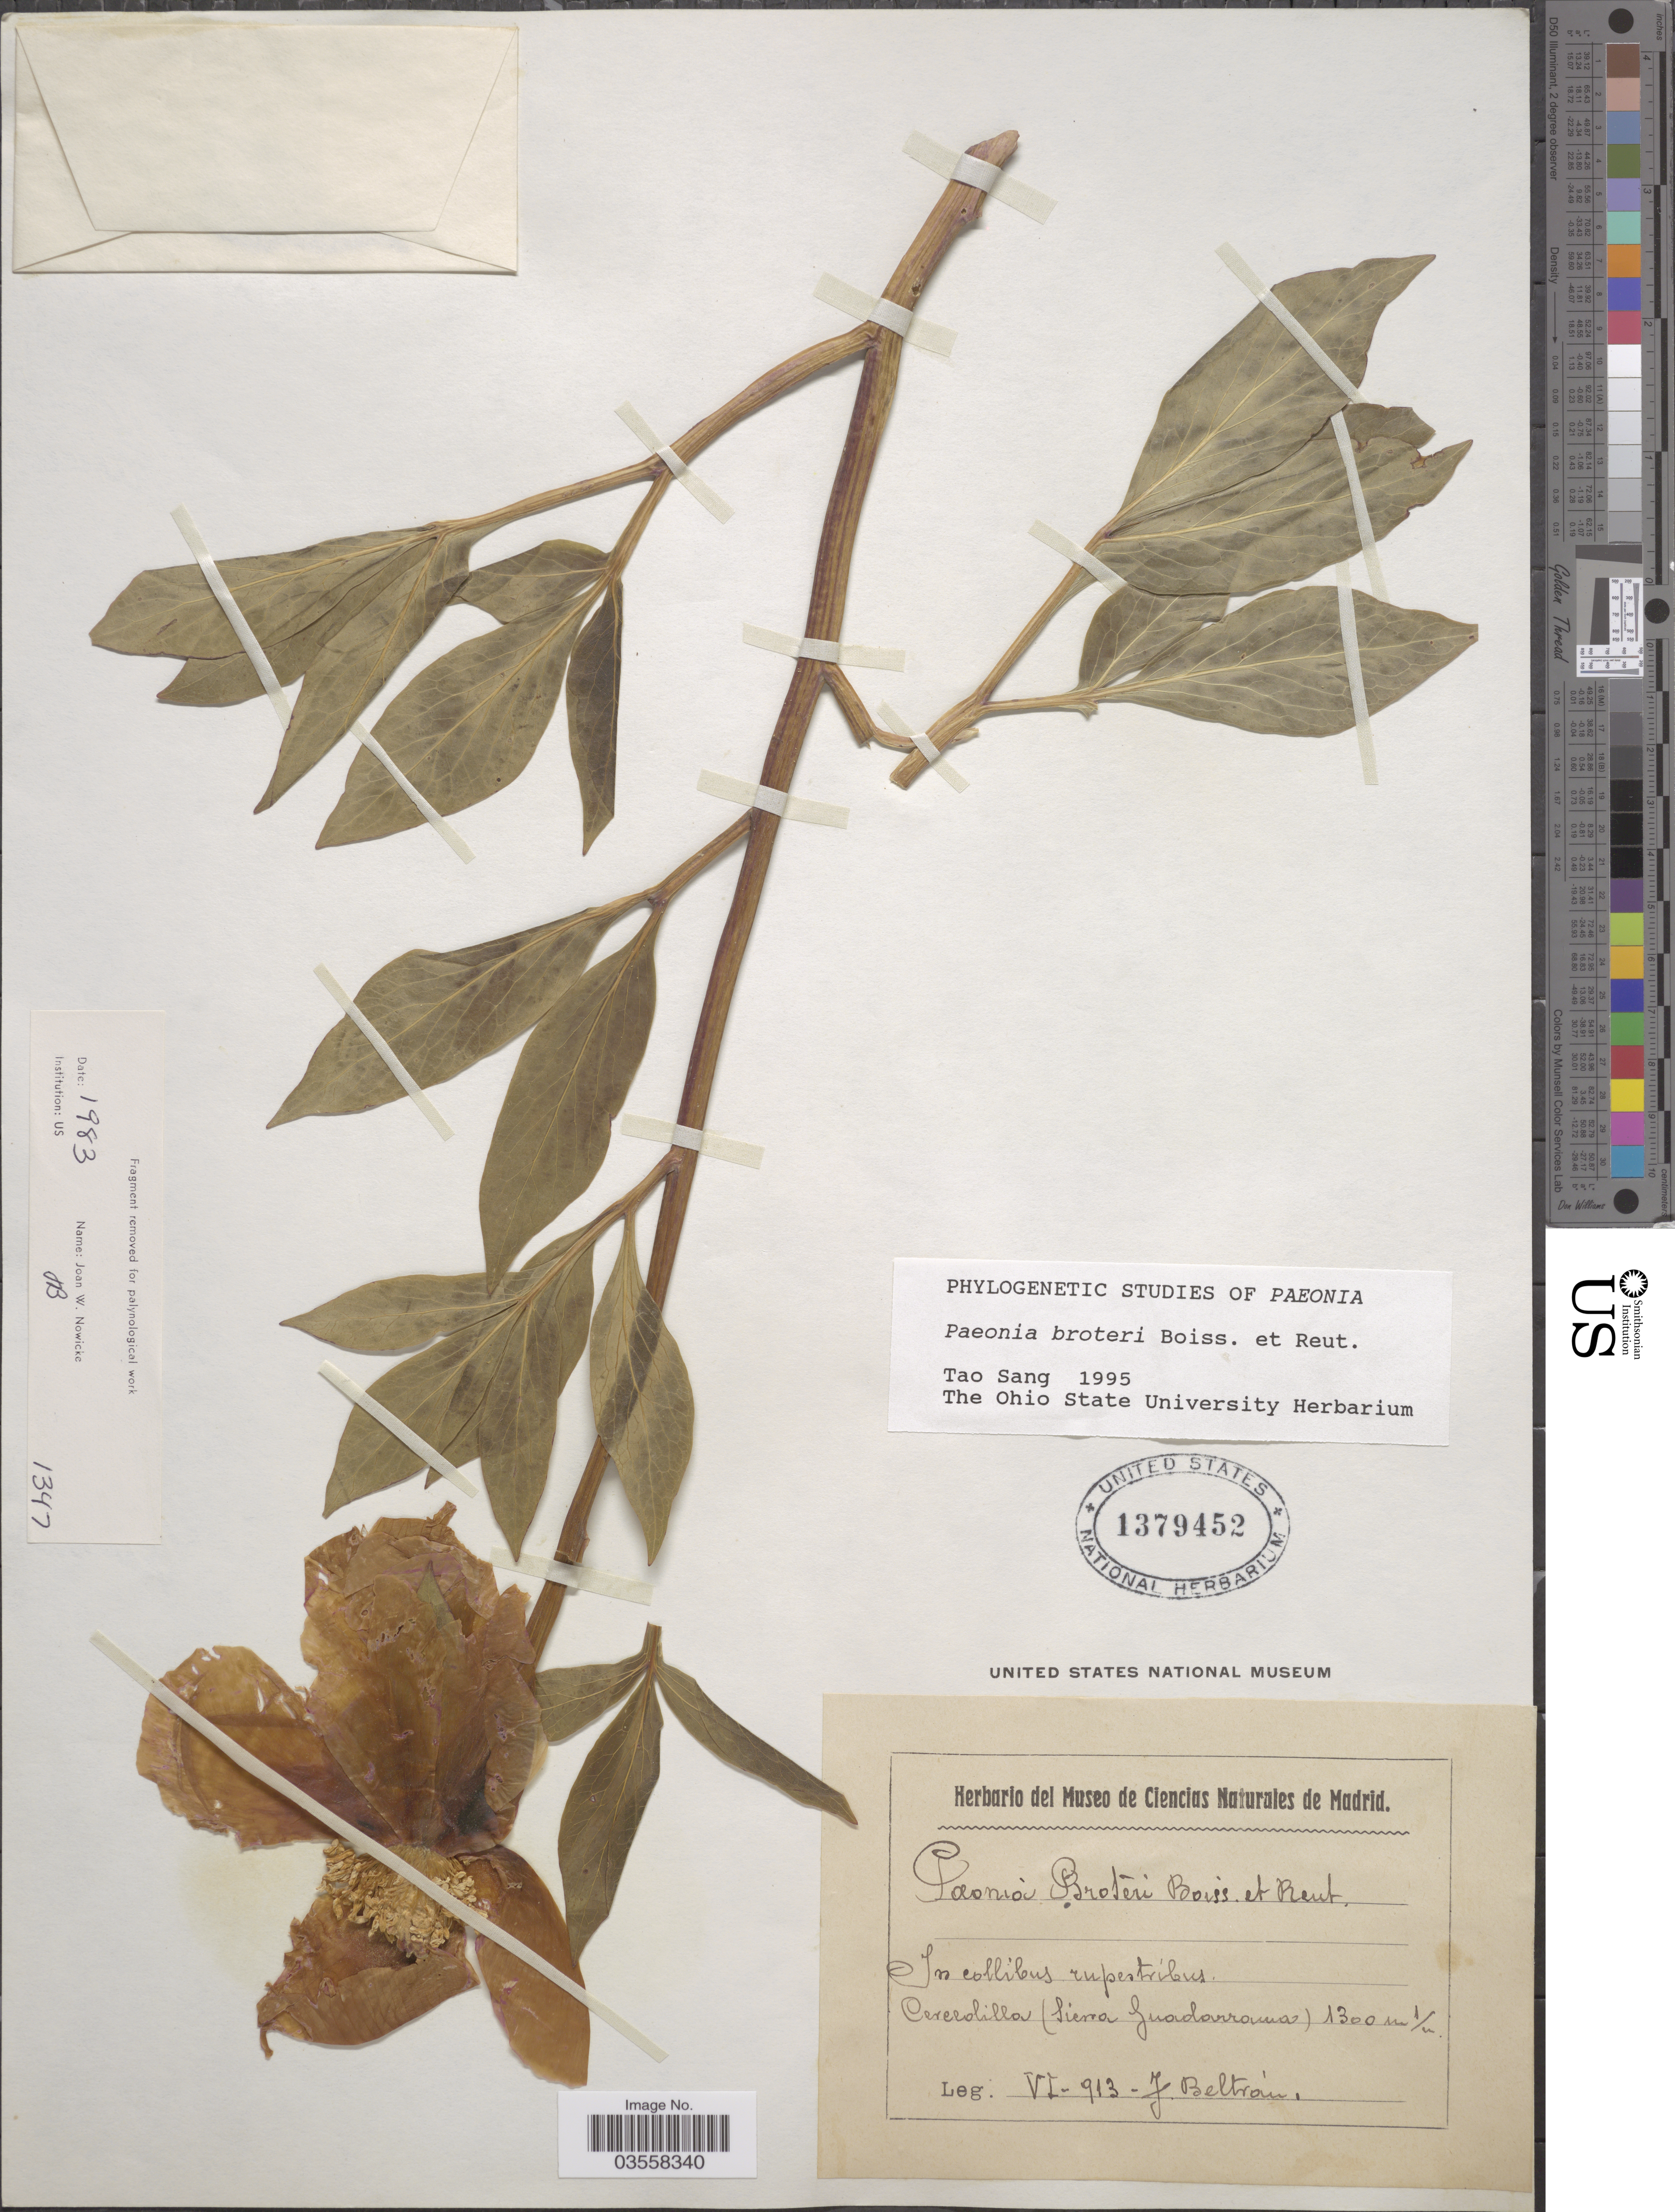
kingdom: Plantae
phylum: Tracheophyta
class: Magnoliopsida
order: Saxifragales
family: Paeoniaceae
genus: Paeonia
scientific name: Paeonia broteri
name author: Boiss. & Reut.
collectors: J. Beltran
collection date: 1913-06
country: Spain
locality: In collibus rupestribus. Cererolilla (Sierra Guadarama).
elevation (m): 1300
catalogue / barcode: US 1379452